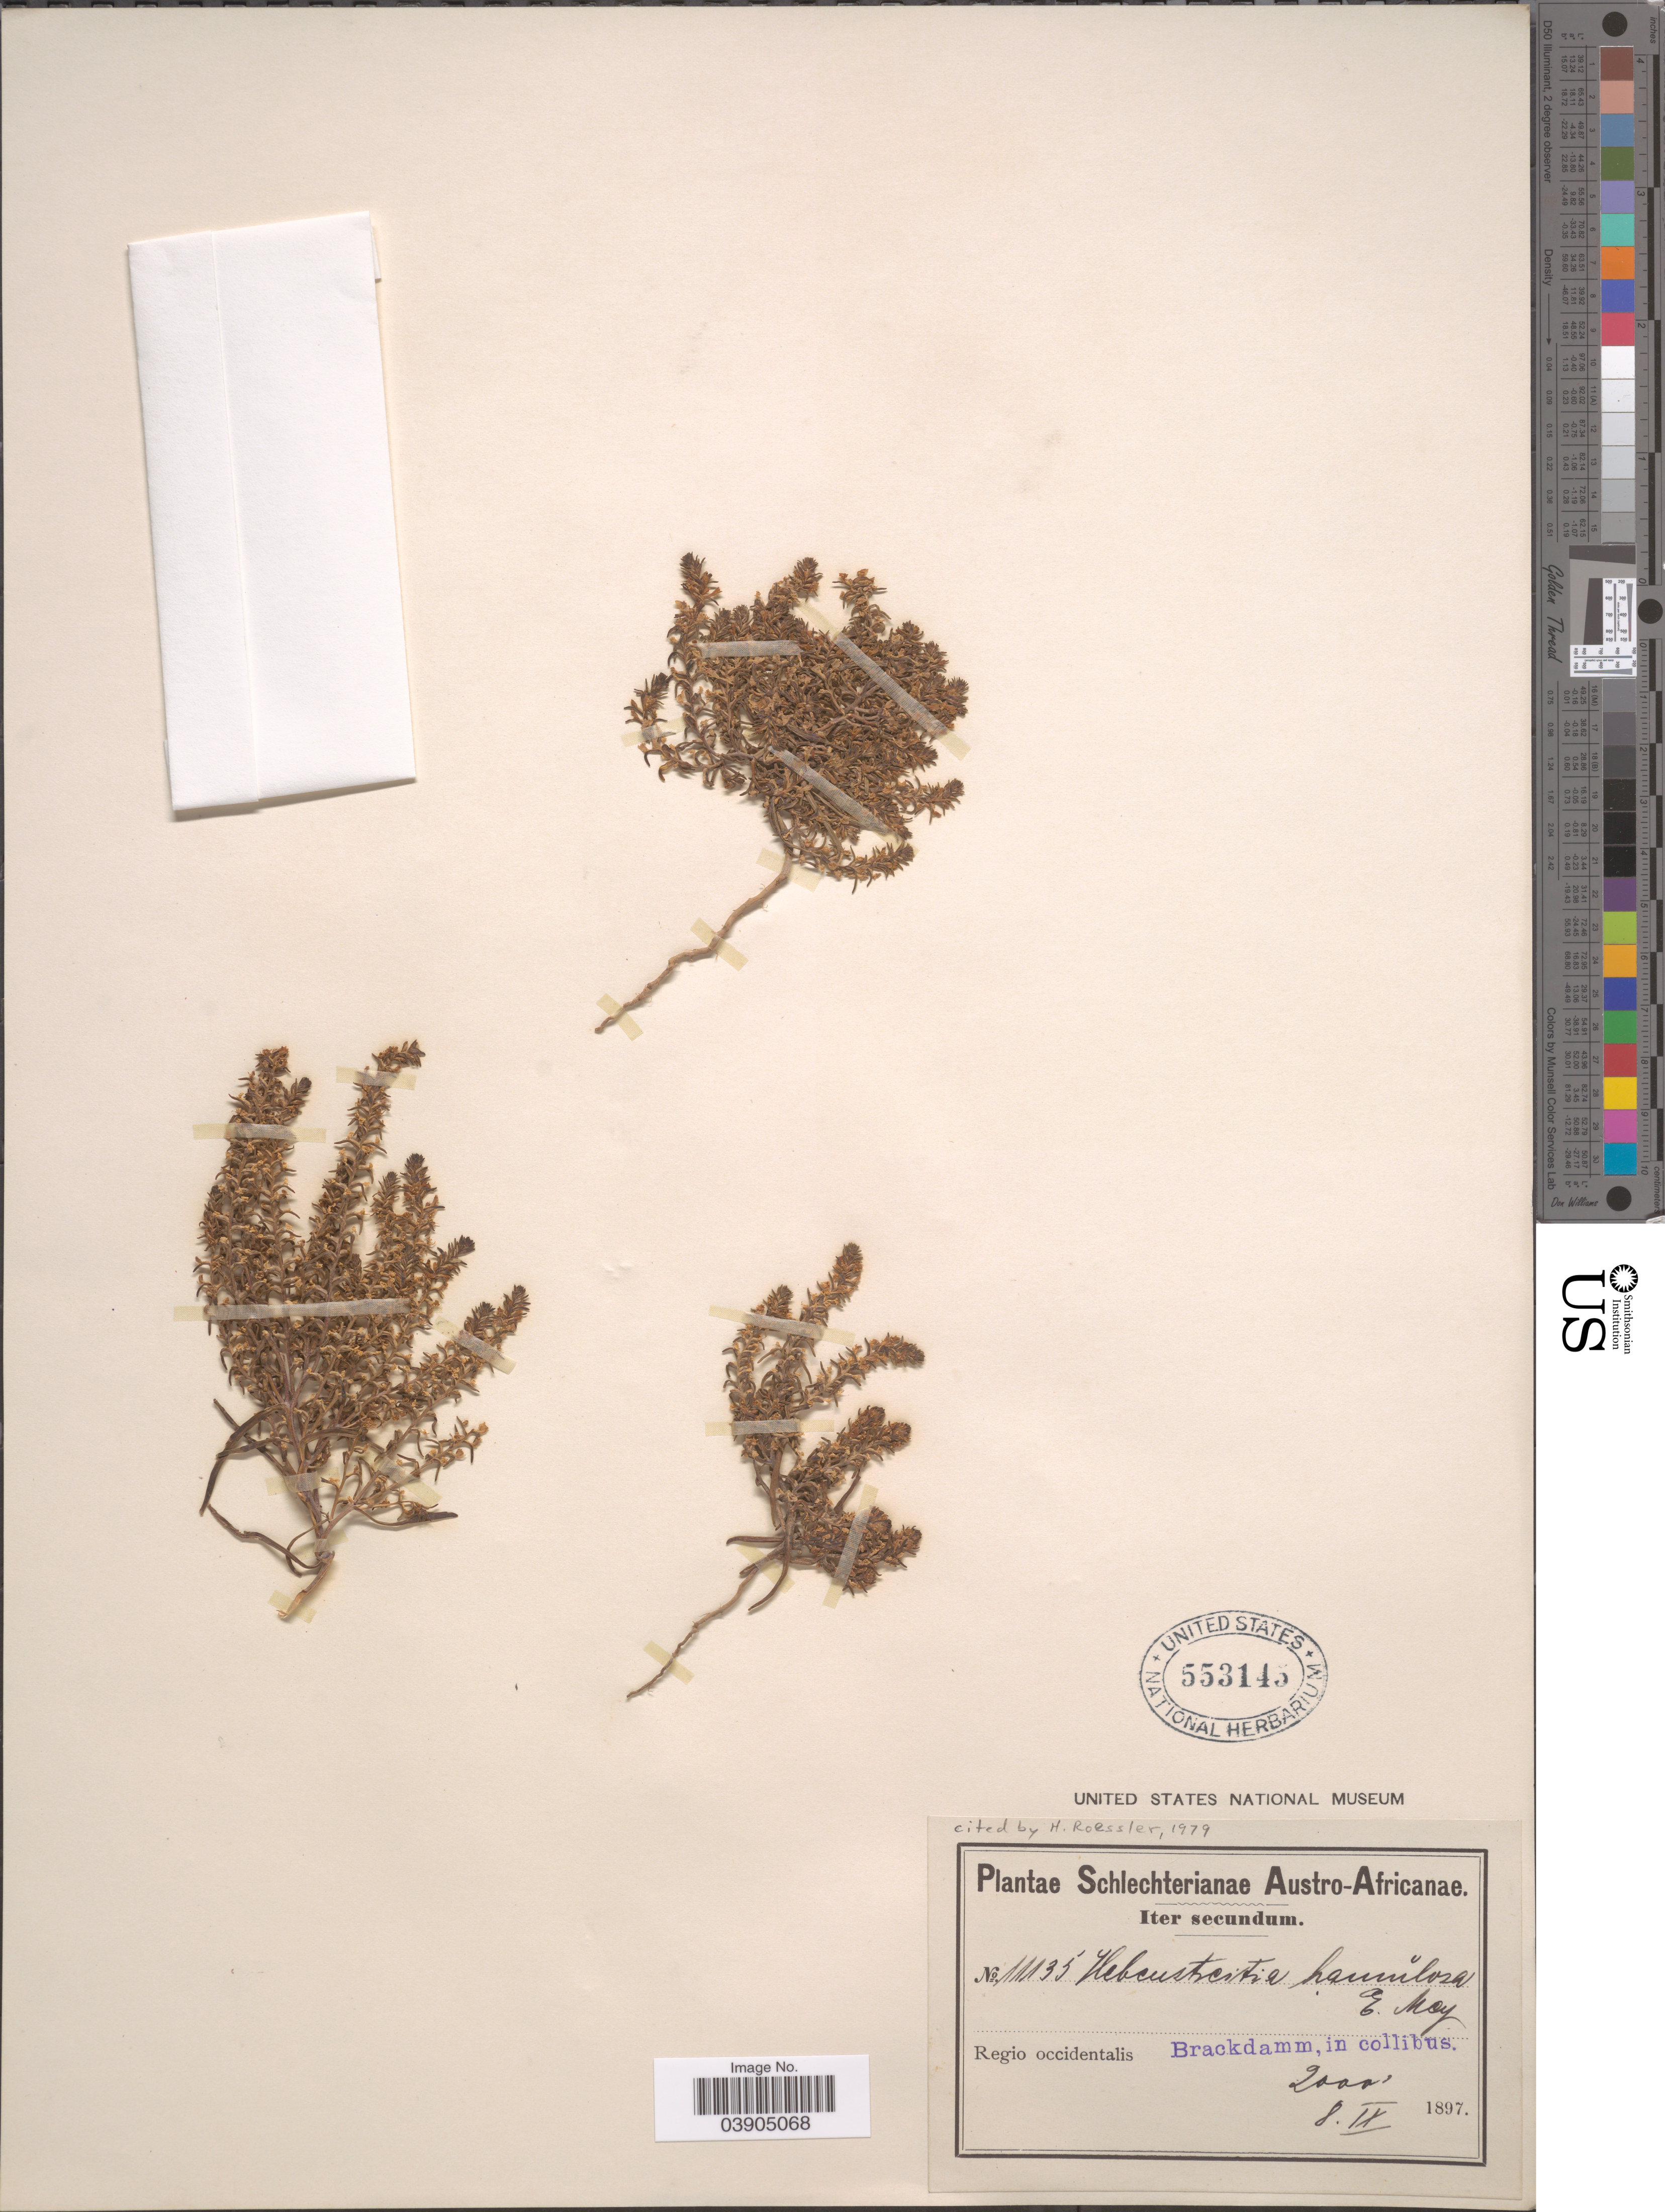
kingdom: Plantae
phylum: Tracheophyta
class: Magnoliopsida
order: Lamiales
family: Scrophulariaceae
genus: Hebenstretia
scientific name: Hebenstretia hamulosa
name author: E. Mey.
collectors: Schlechter, --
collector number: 11135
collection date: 1897-09-08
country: South Africa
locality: Austro-Africanae. Regio occidentalis. Brackdamm.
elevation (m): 610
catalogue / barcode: US 553145